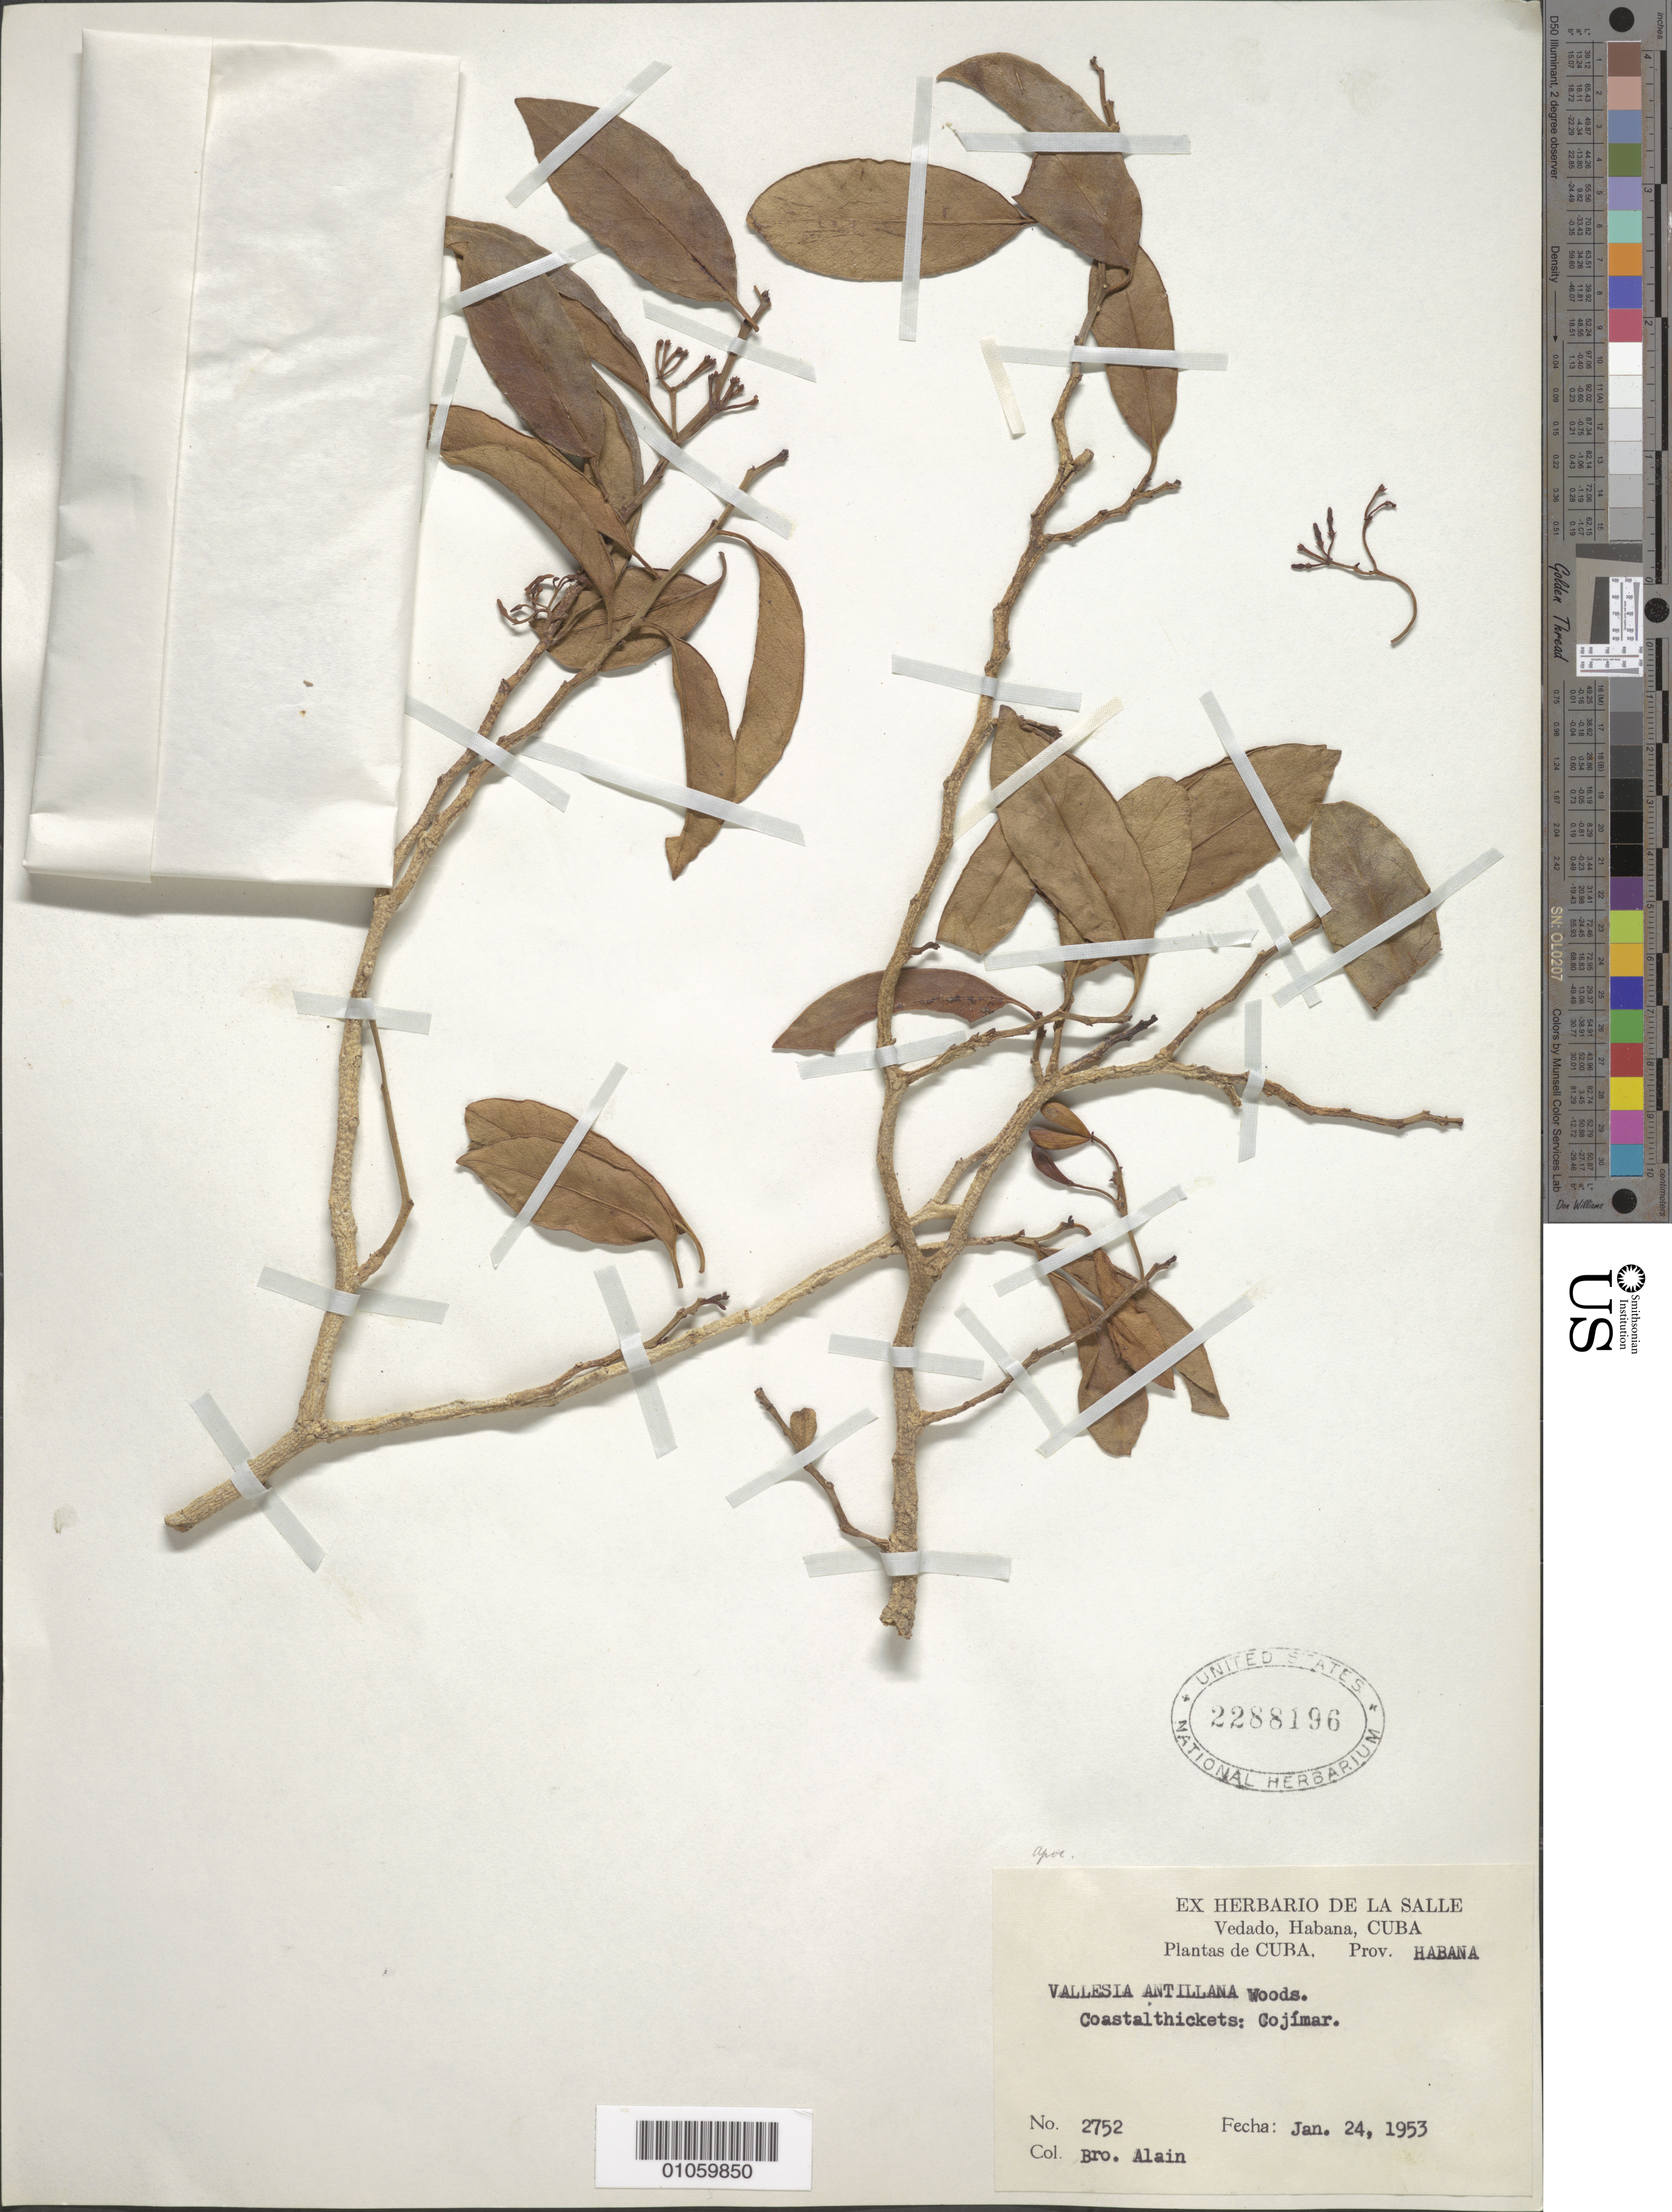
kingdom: Plantae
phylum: Tracheophyta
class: Magnoliopsida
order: Gentianales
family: Apocynaceae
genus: Vallesia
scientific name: Vallesia antillana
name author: Woodson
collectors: A. H. Liogier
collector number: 2752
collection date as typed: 24 Jan 1953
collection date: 1953-01-24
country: Cuba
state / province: La Habana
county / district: Municipio Habana del Este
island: Cuba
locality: Cojimar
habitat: Coastal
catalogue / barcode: US 2288196